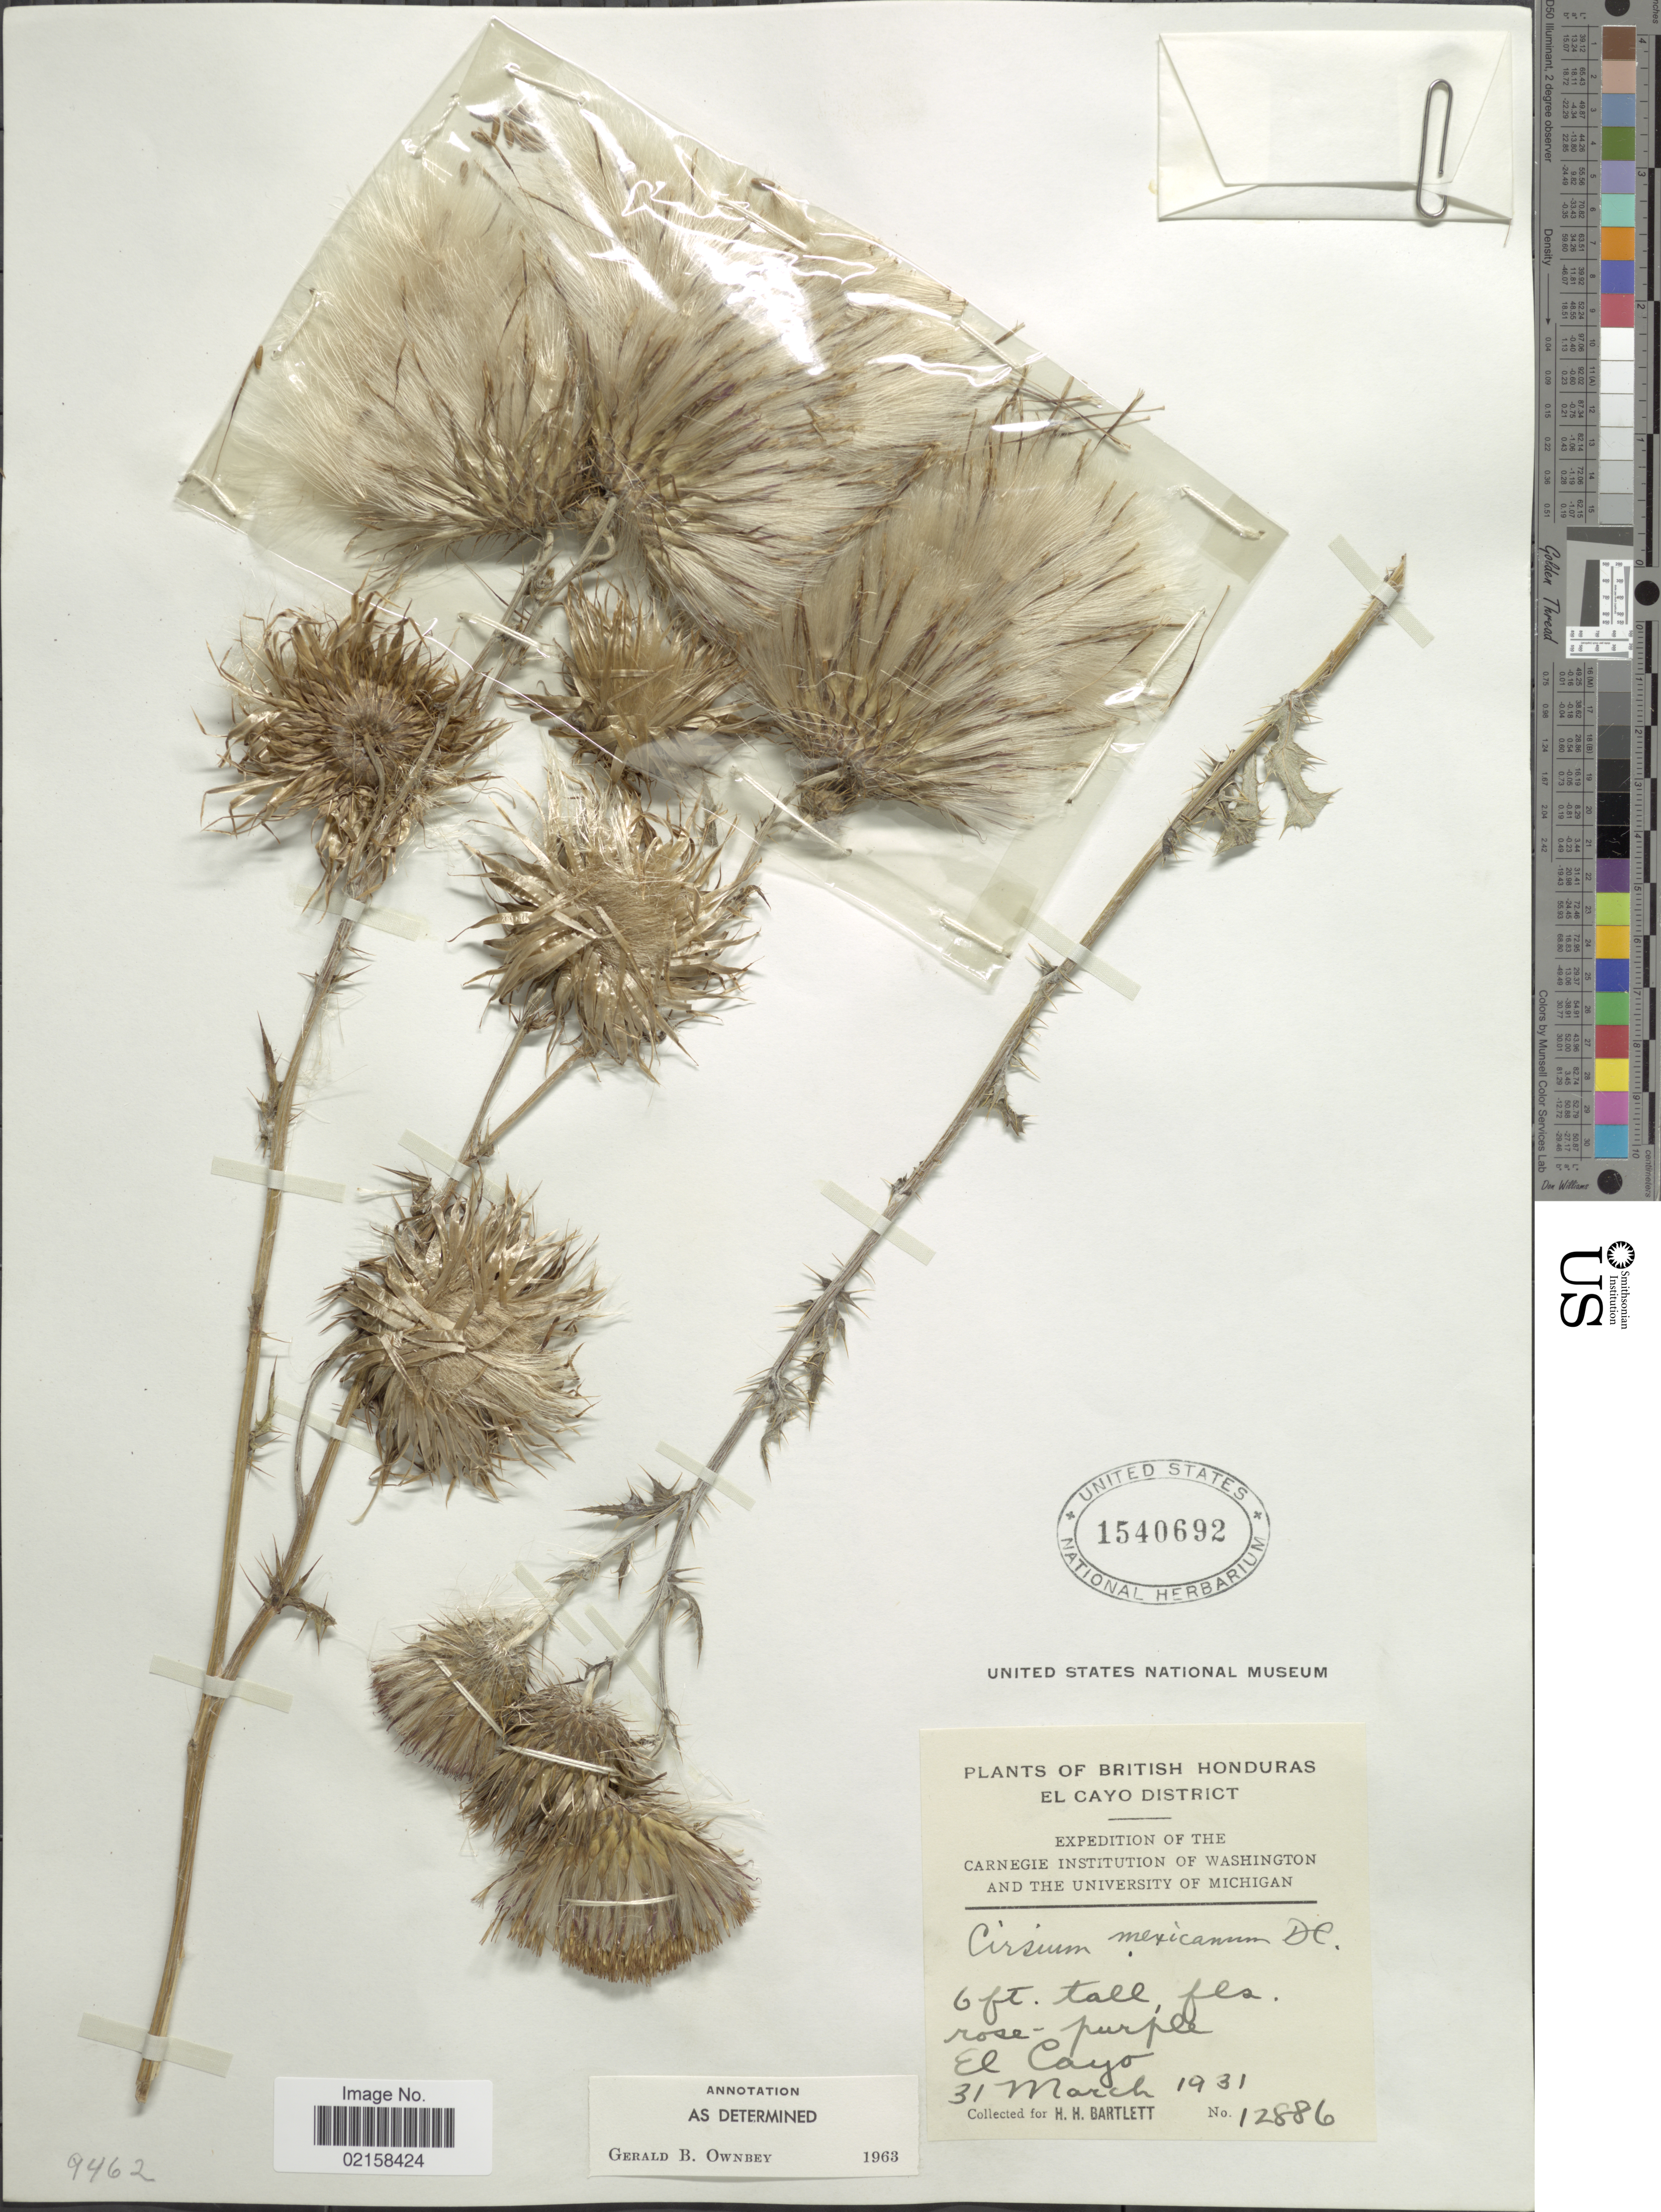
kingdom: Plantae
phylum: Tracheophyta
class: Magnoliopsida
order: Asterales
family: Asteraceae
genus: Cirsium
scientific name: Cirsium mexicanum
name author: DC.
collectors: H. H. Bartlett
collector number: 12886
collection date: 1931-03-31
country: Belize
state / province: Cayo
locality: British Honduras, El Cayo District.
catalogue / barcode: US 1540692